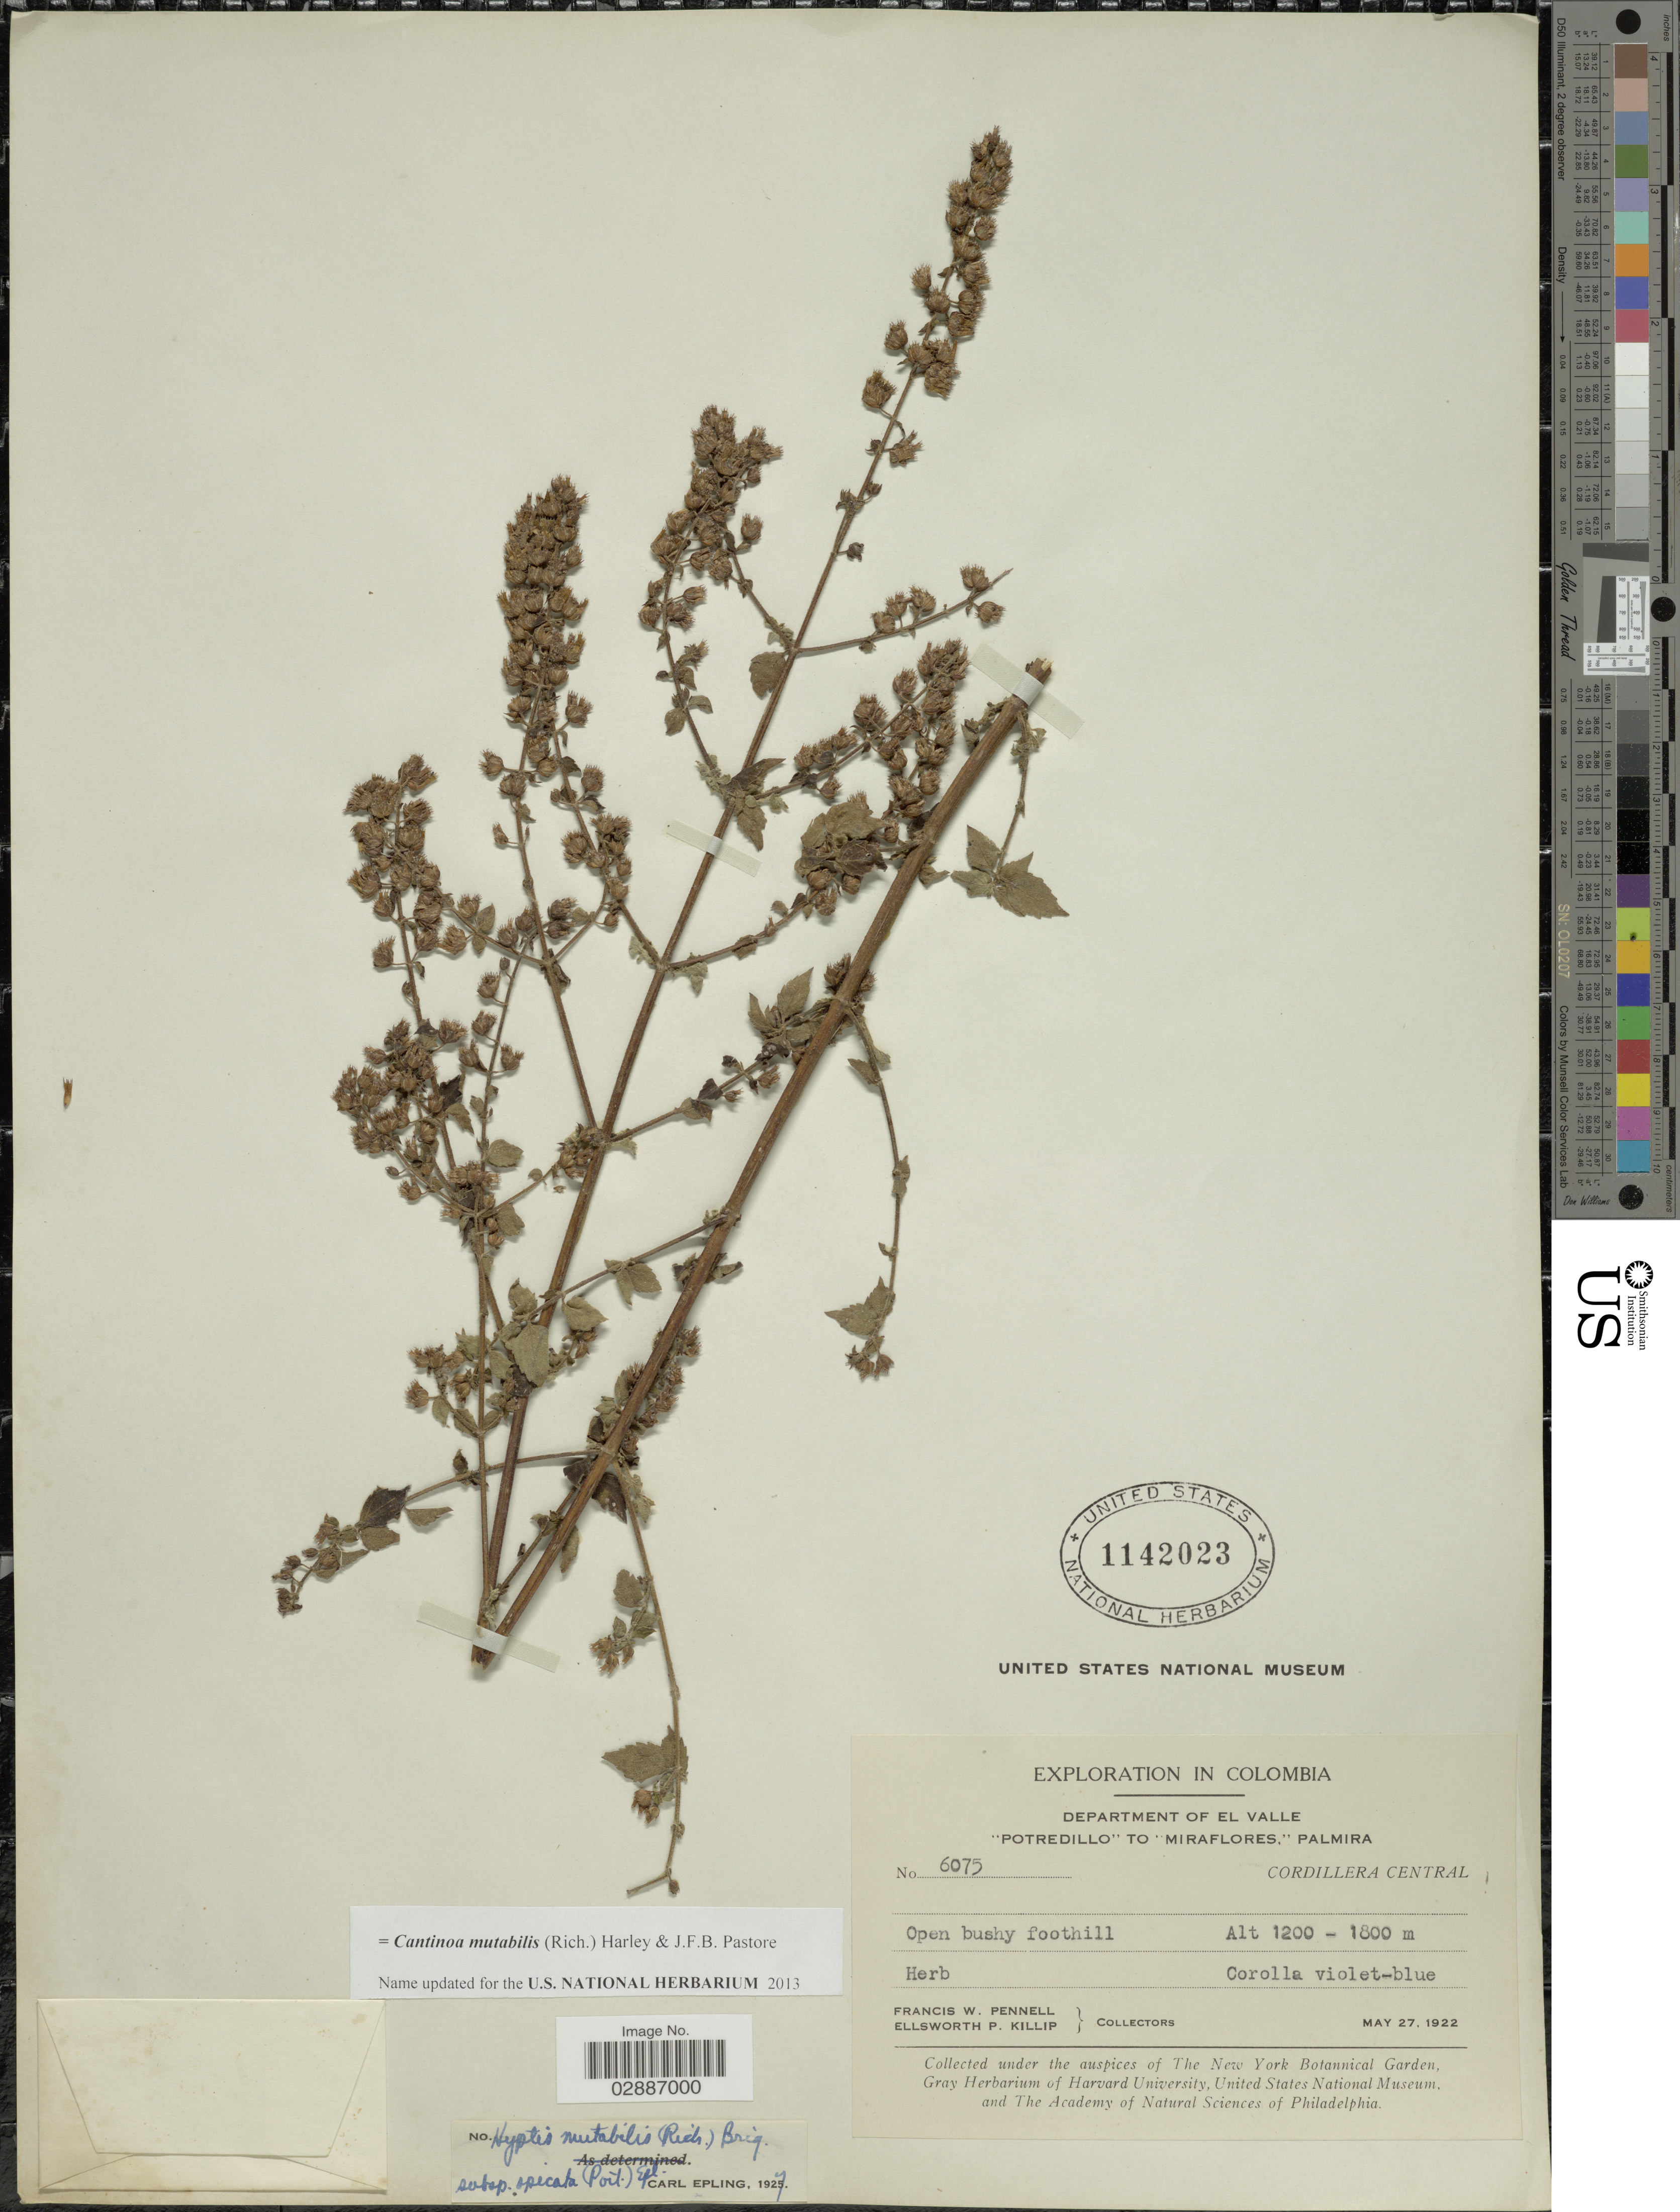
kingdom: Plantae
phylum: Tracheophyta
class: Magnoliopsida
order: Lamiales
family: Lamiaceae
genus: Cantinoa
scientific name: Cantinoa mutabilis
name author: (Epling) Harley & J.F.B. Pastore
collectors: F. W. Pennell & E. P. Killip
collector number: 6075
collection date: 1922-05-27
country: Colombia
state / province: Valle del Cauca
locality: Department of El Valle. "Potredillo" to "Miraflores," Palmira. Cordillera Central.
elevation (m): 1200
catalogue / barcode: US 1142023